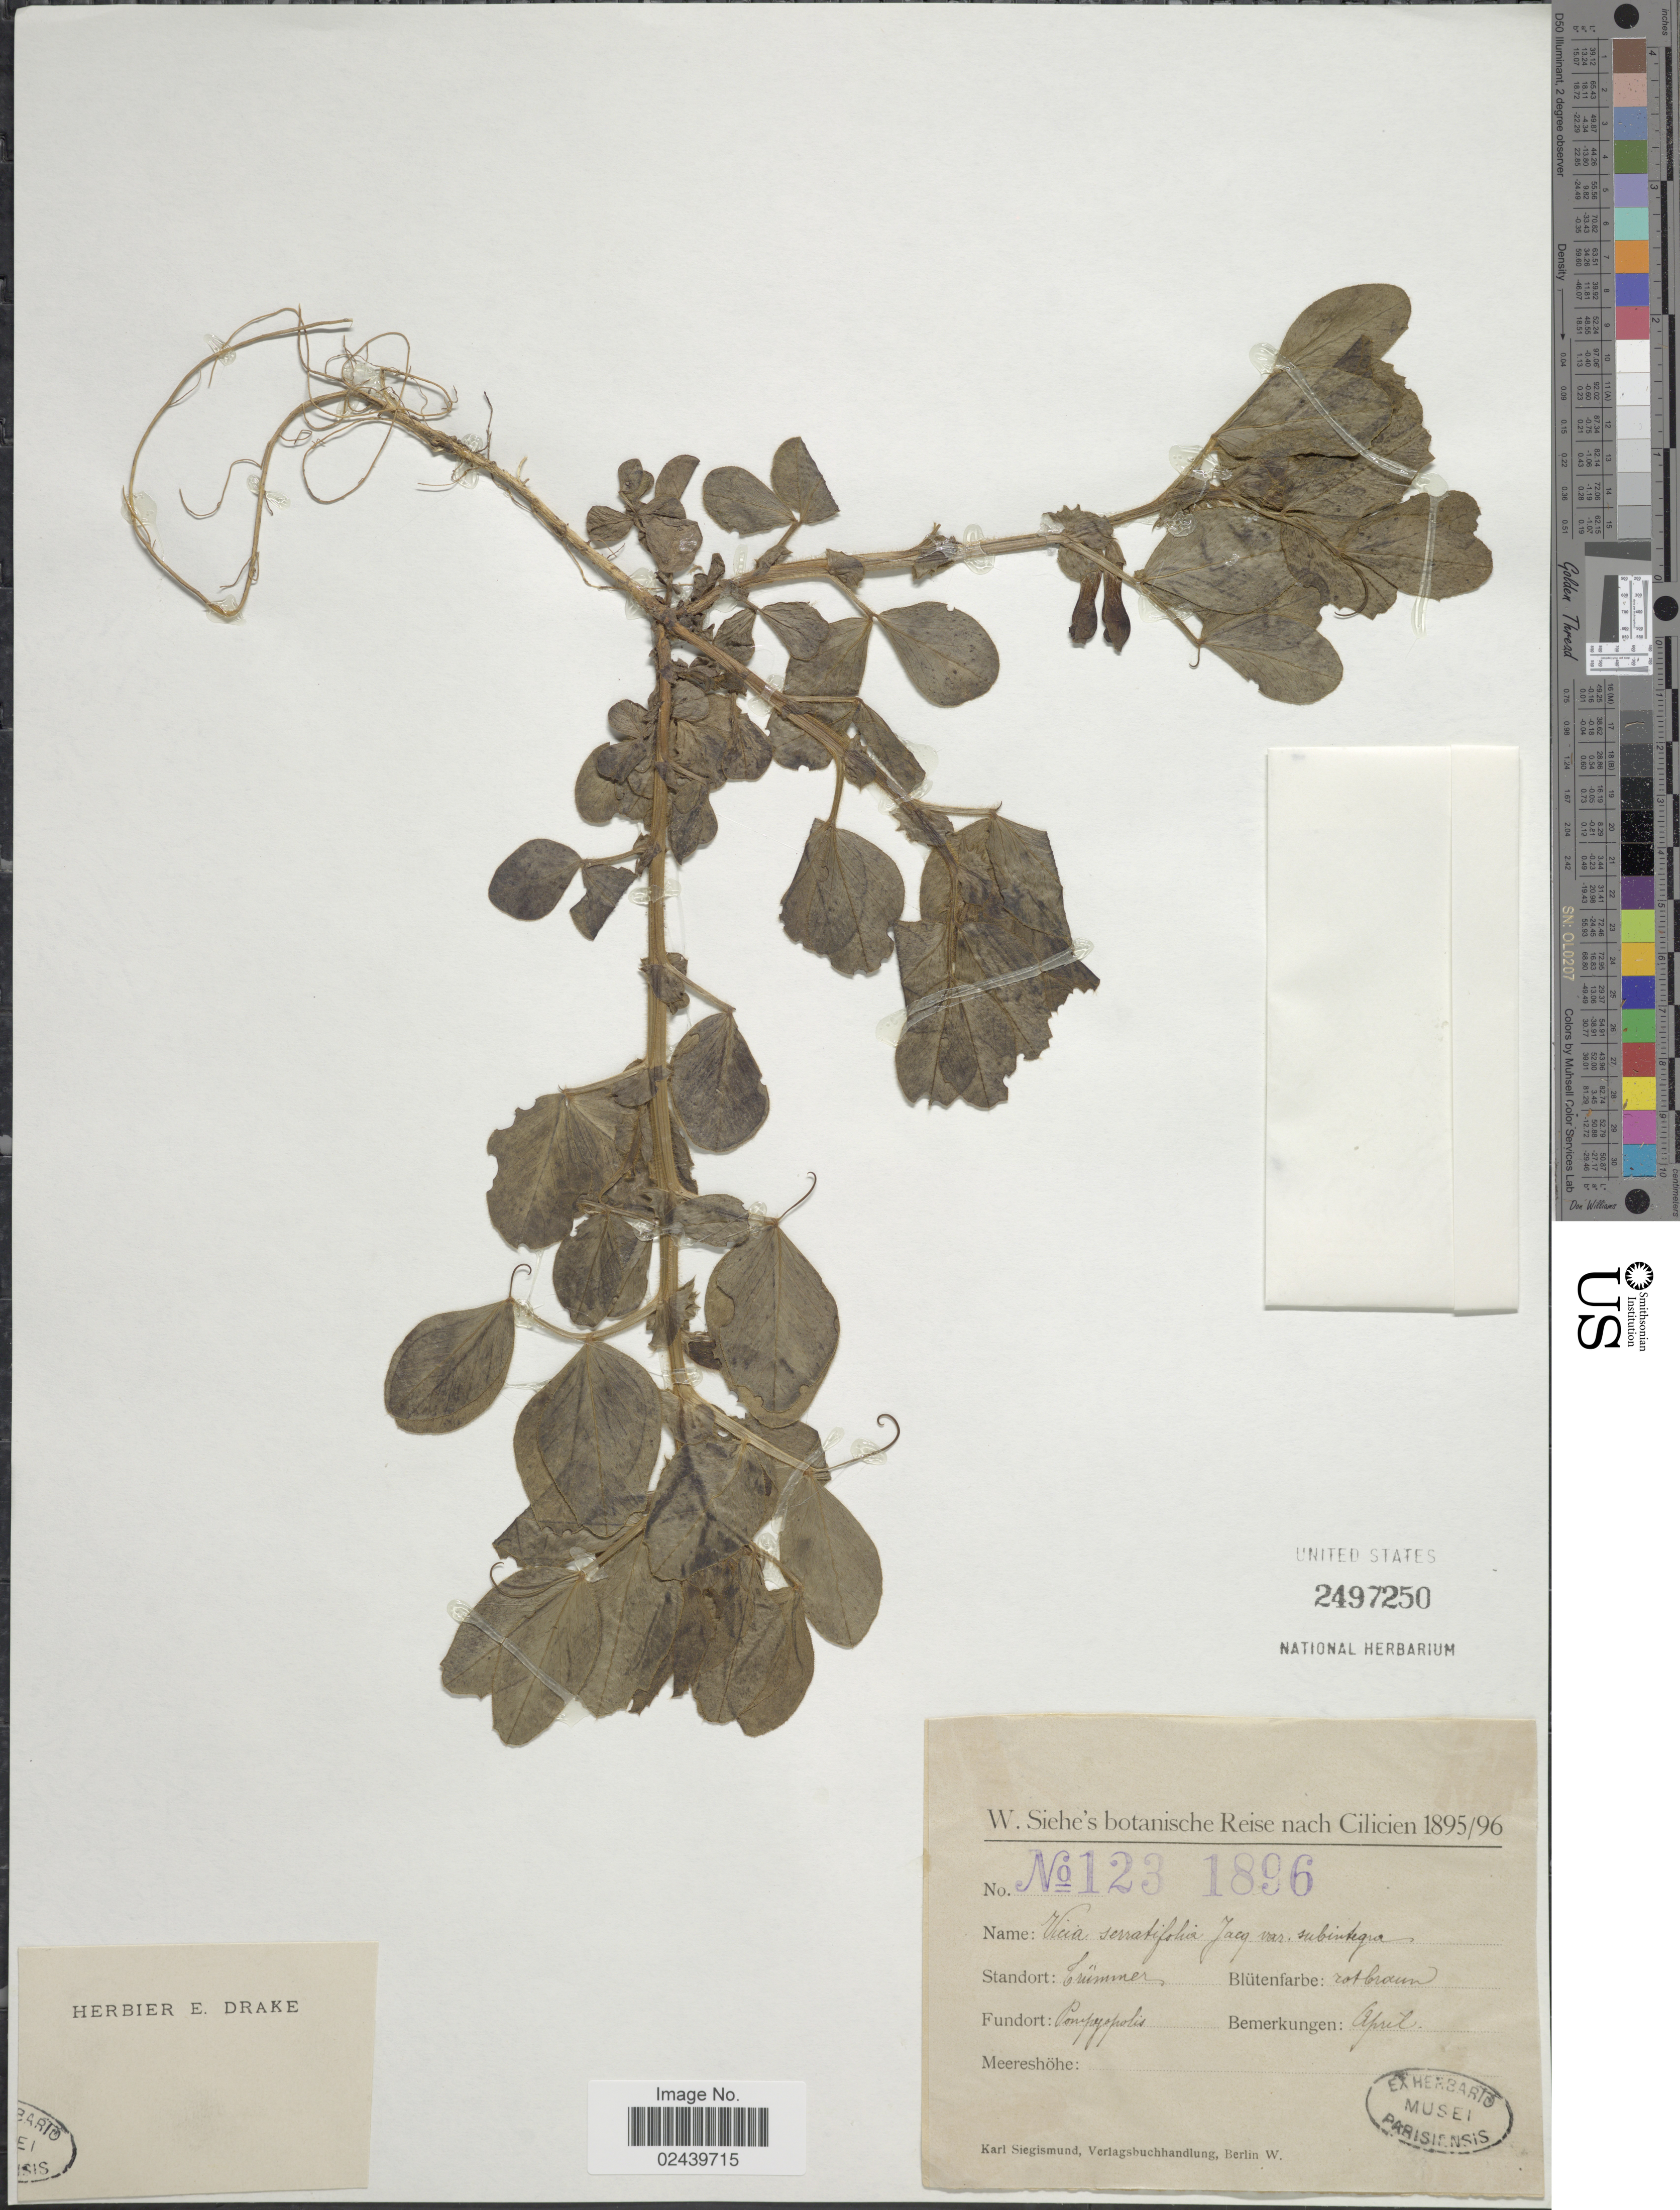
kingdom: Plantae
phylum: Tracheophyta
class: Magnoliopsida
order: Fabales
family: Fabaceae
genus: Vicia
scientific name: Vicia narbonensis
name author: L.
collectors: W. Siehe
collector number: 123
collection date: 1896-04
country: Turkey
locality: Cilicien.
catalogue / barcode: US 2497250